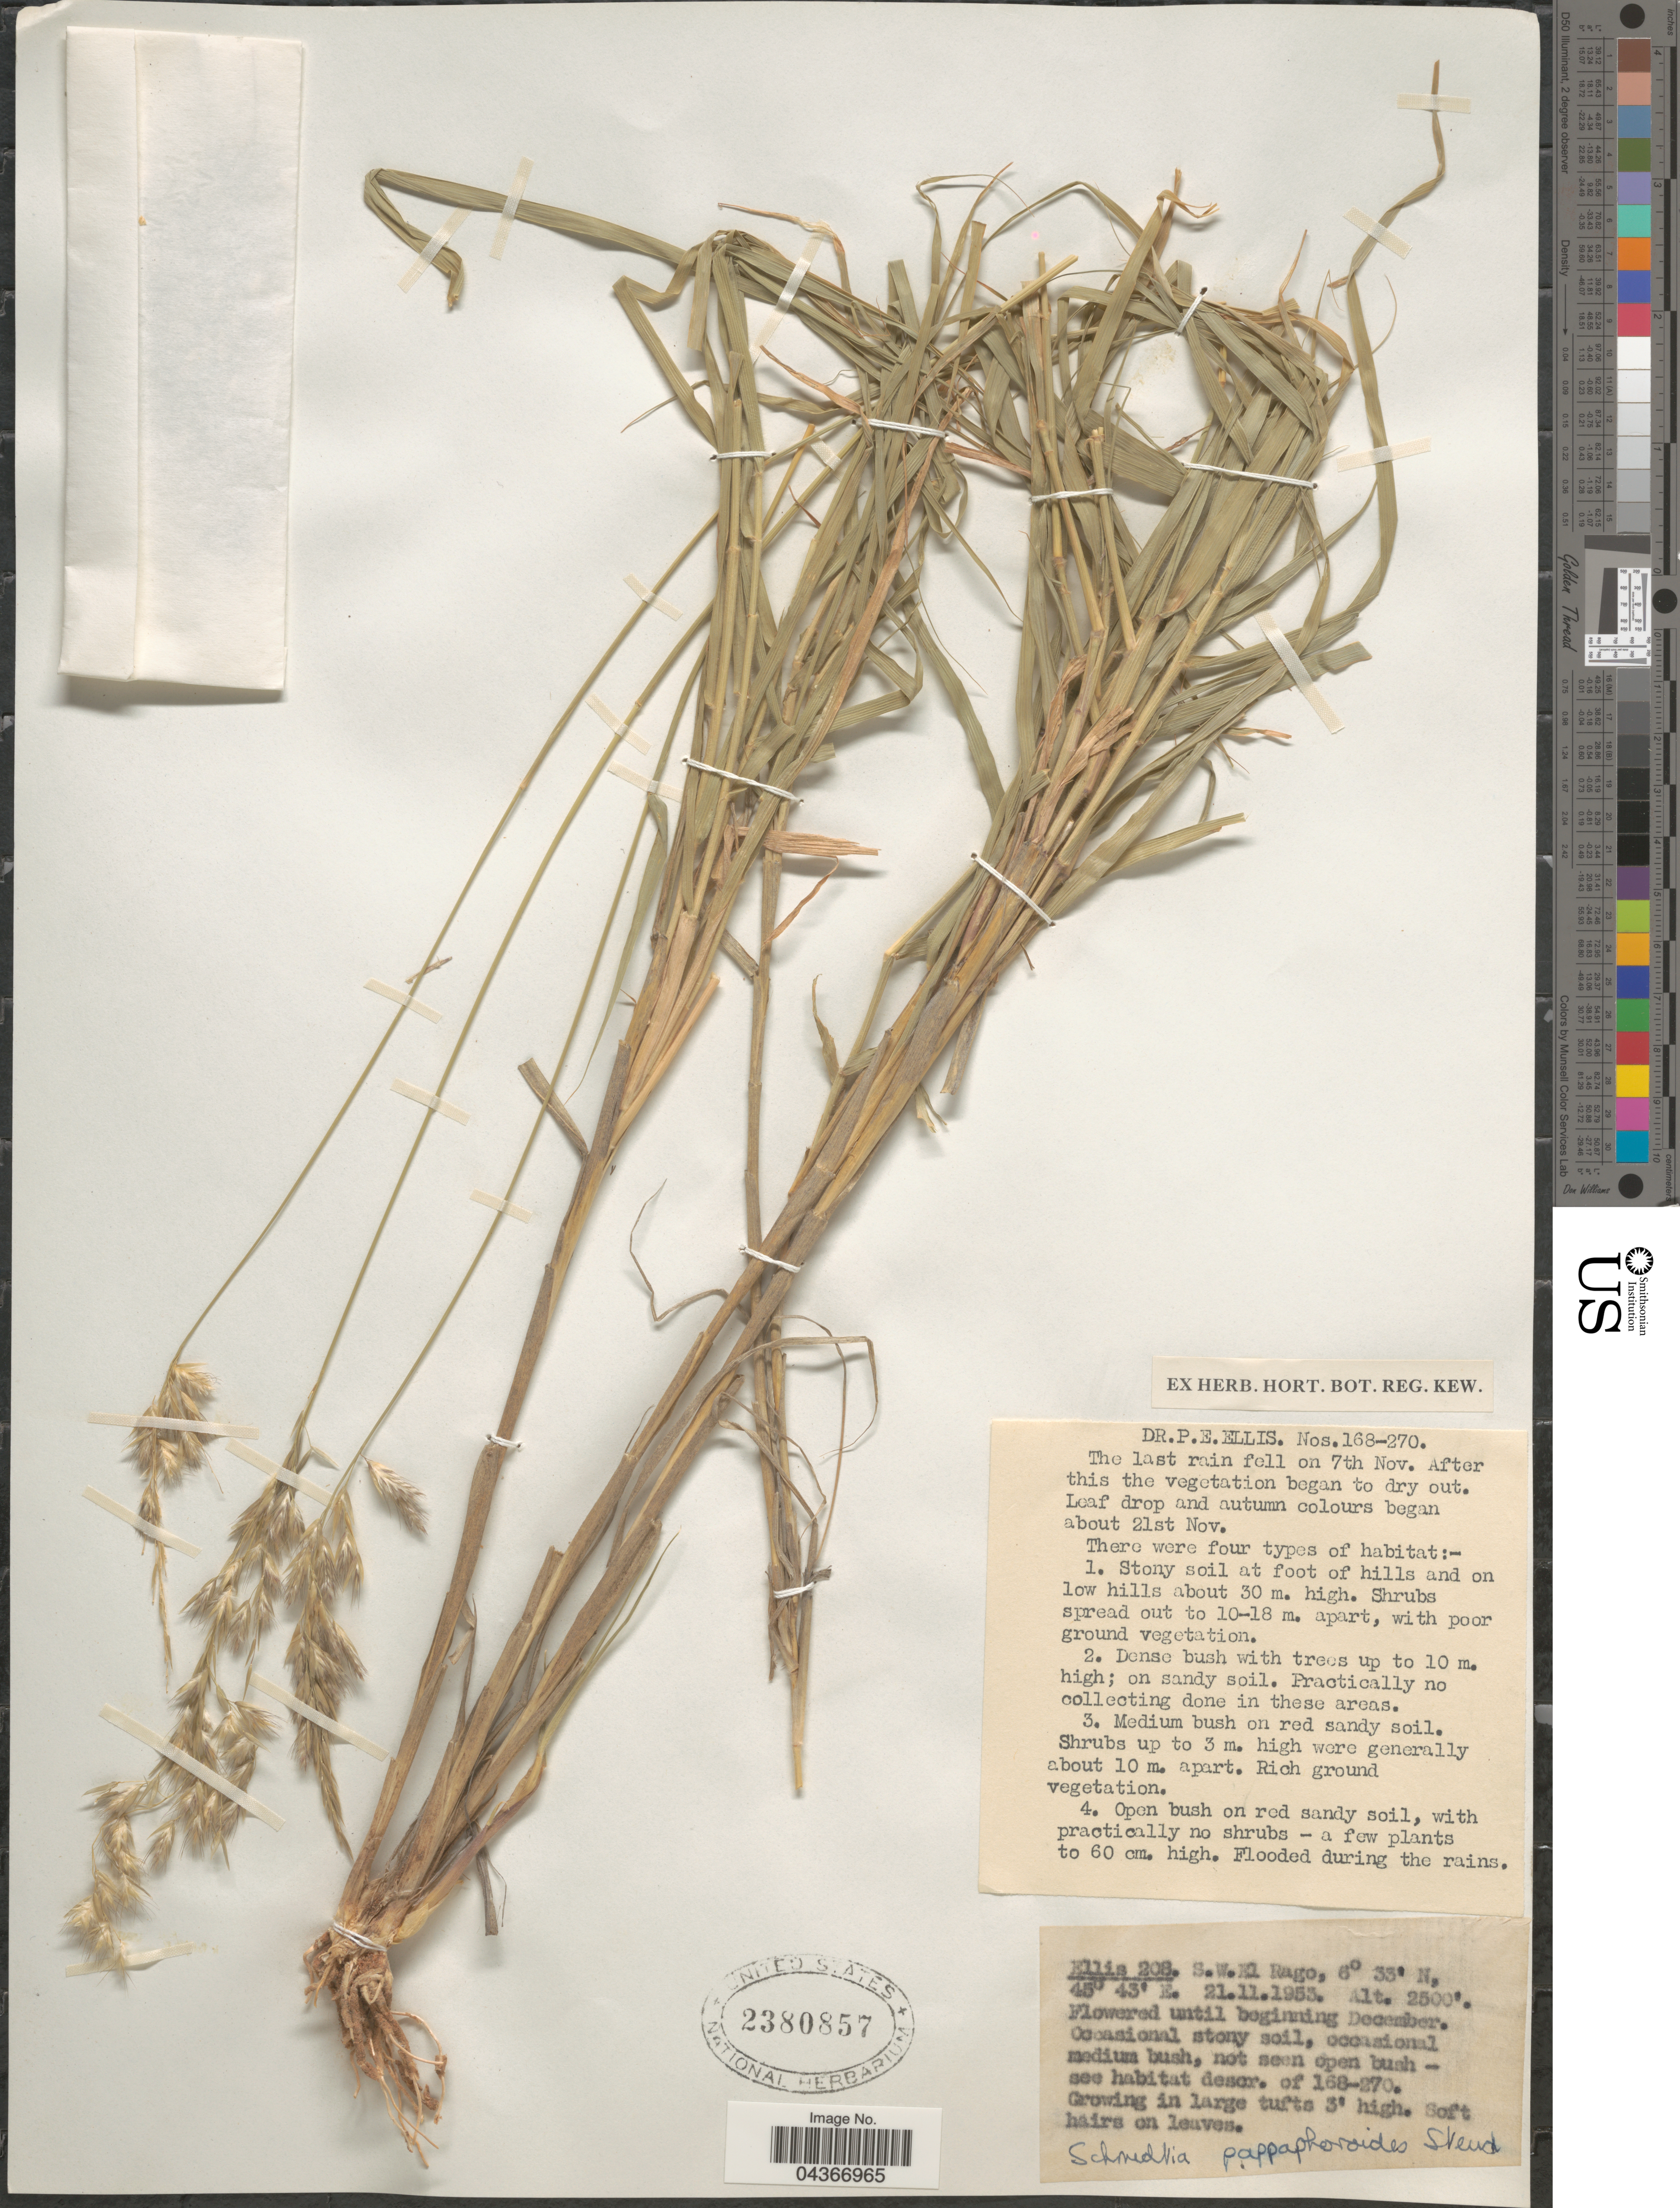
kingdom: Plantae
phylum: Tracheophyta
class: Liliopsida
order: Poales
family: Poaceae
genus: Schmidtia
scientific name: Schmidtia pappophoroides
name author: Steud. ex J.A. Schmidt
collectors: P. Ellis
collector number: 208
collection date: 1953-11-21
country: Ethiopia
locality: S.W. Rago.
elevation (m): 762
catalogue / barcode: US 2380857